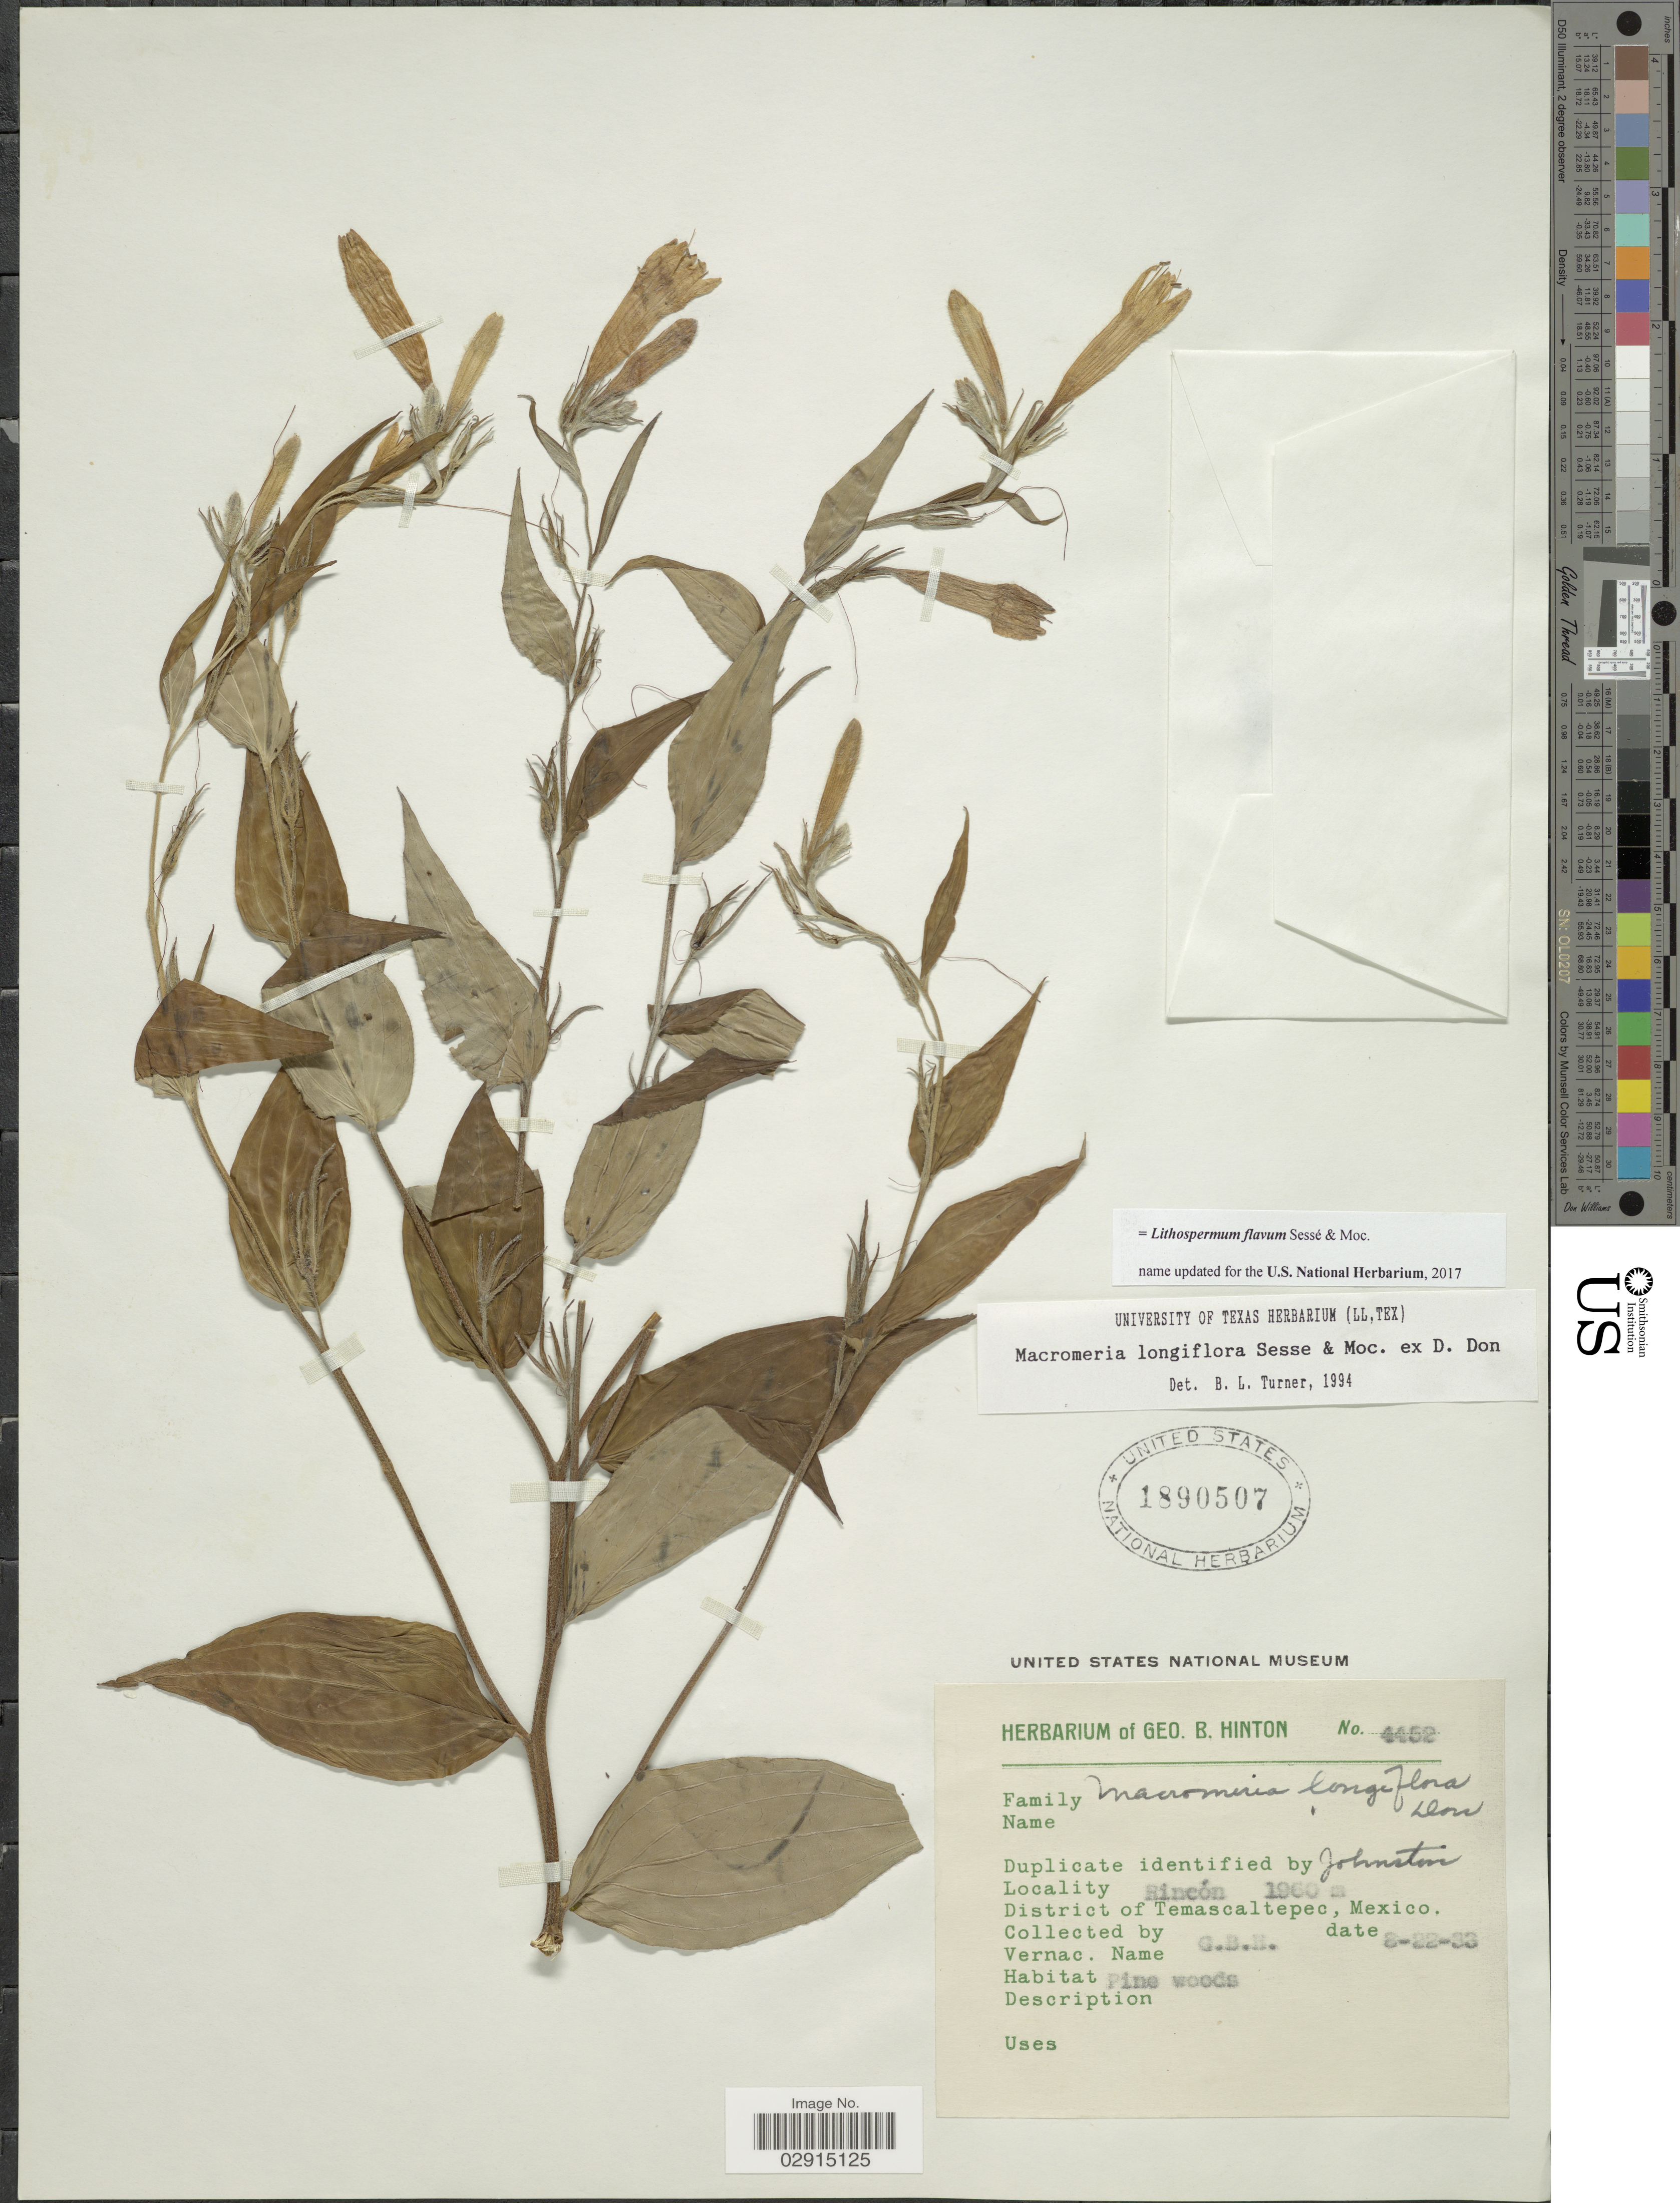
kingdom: Plantae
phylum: Tracheophyta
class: Magnoliopsida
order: Boraginales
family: Boraginaceae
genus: Lithospermum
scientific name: Lithospermum flavum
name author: Sessé & Moc.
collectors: G. B. Hinton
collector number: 4452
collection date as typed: Transcribed d/m/y: 22/8/33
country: Mexico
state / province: México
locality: Rincón, District of Temascaltepec.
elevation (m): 1960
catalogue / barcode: US 1890507